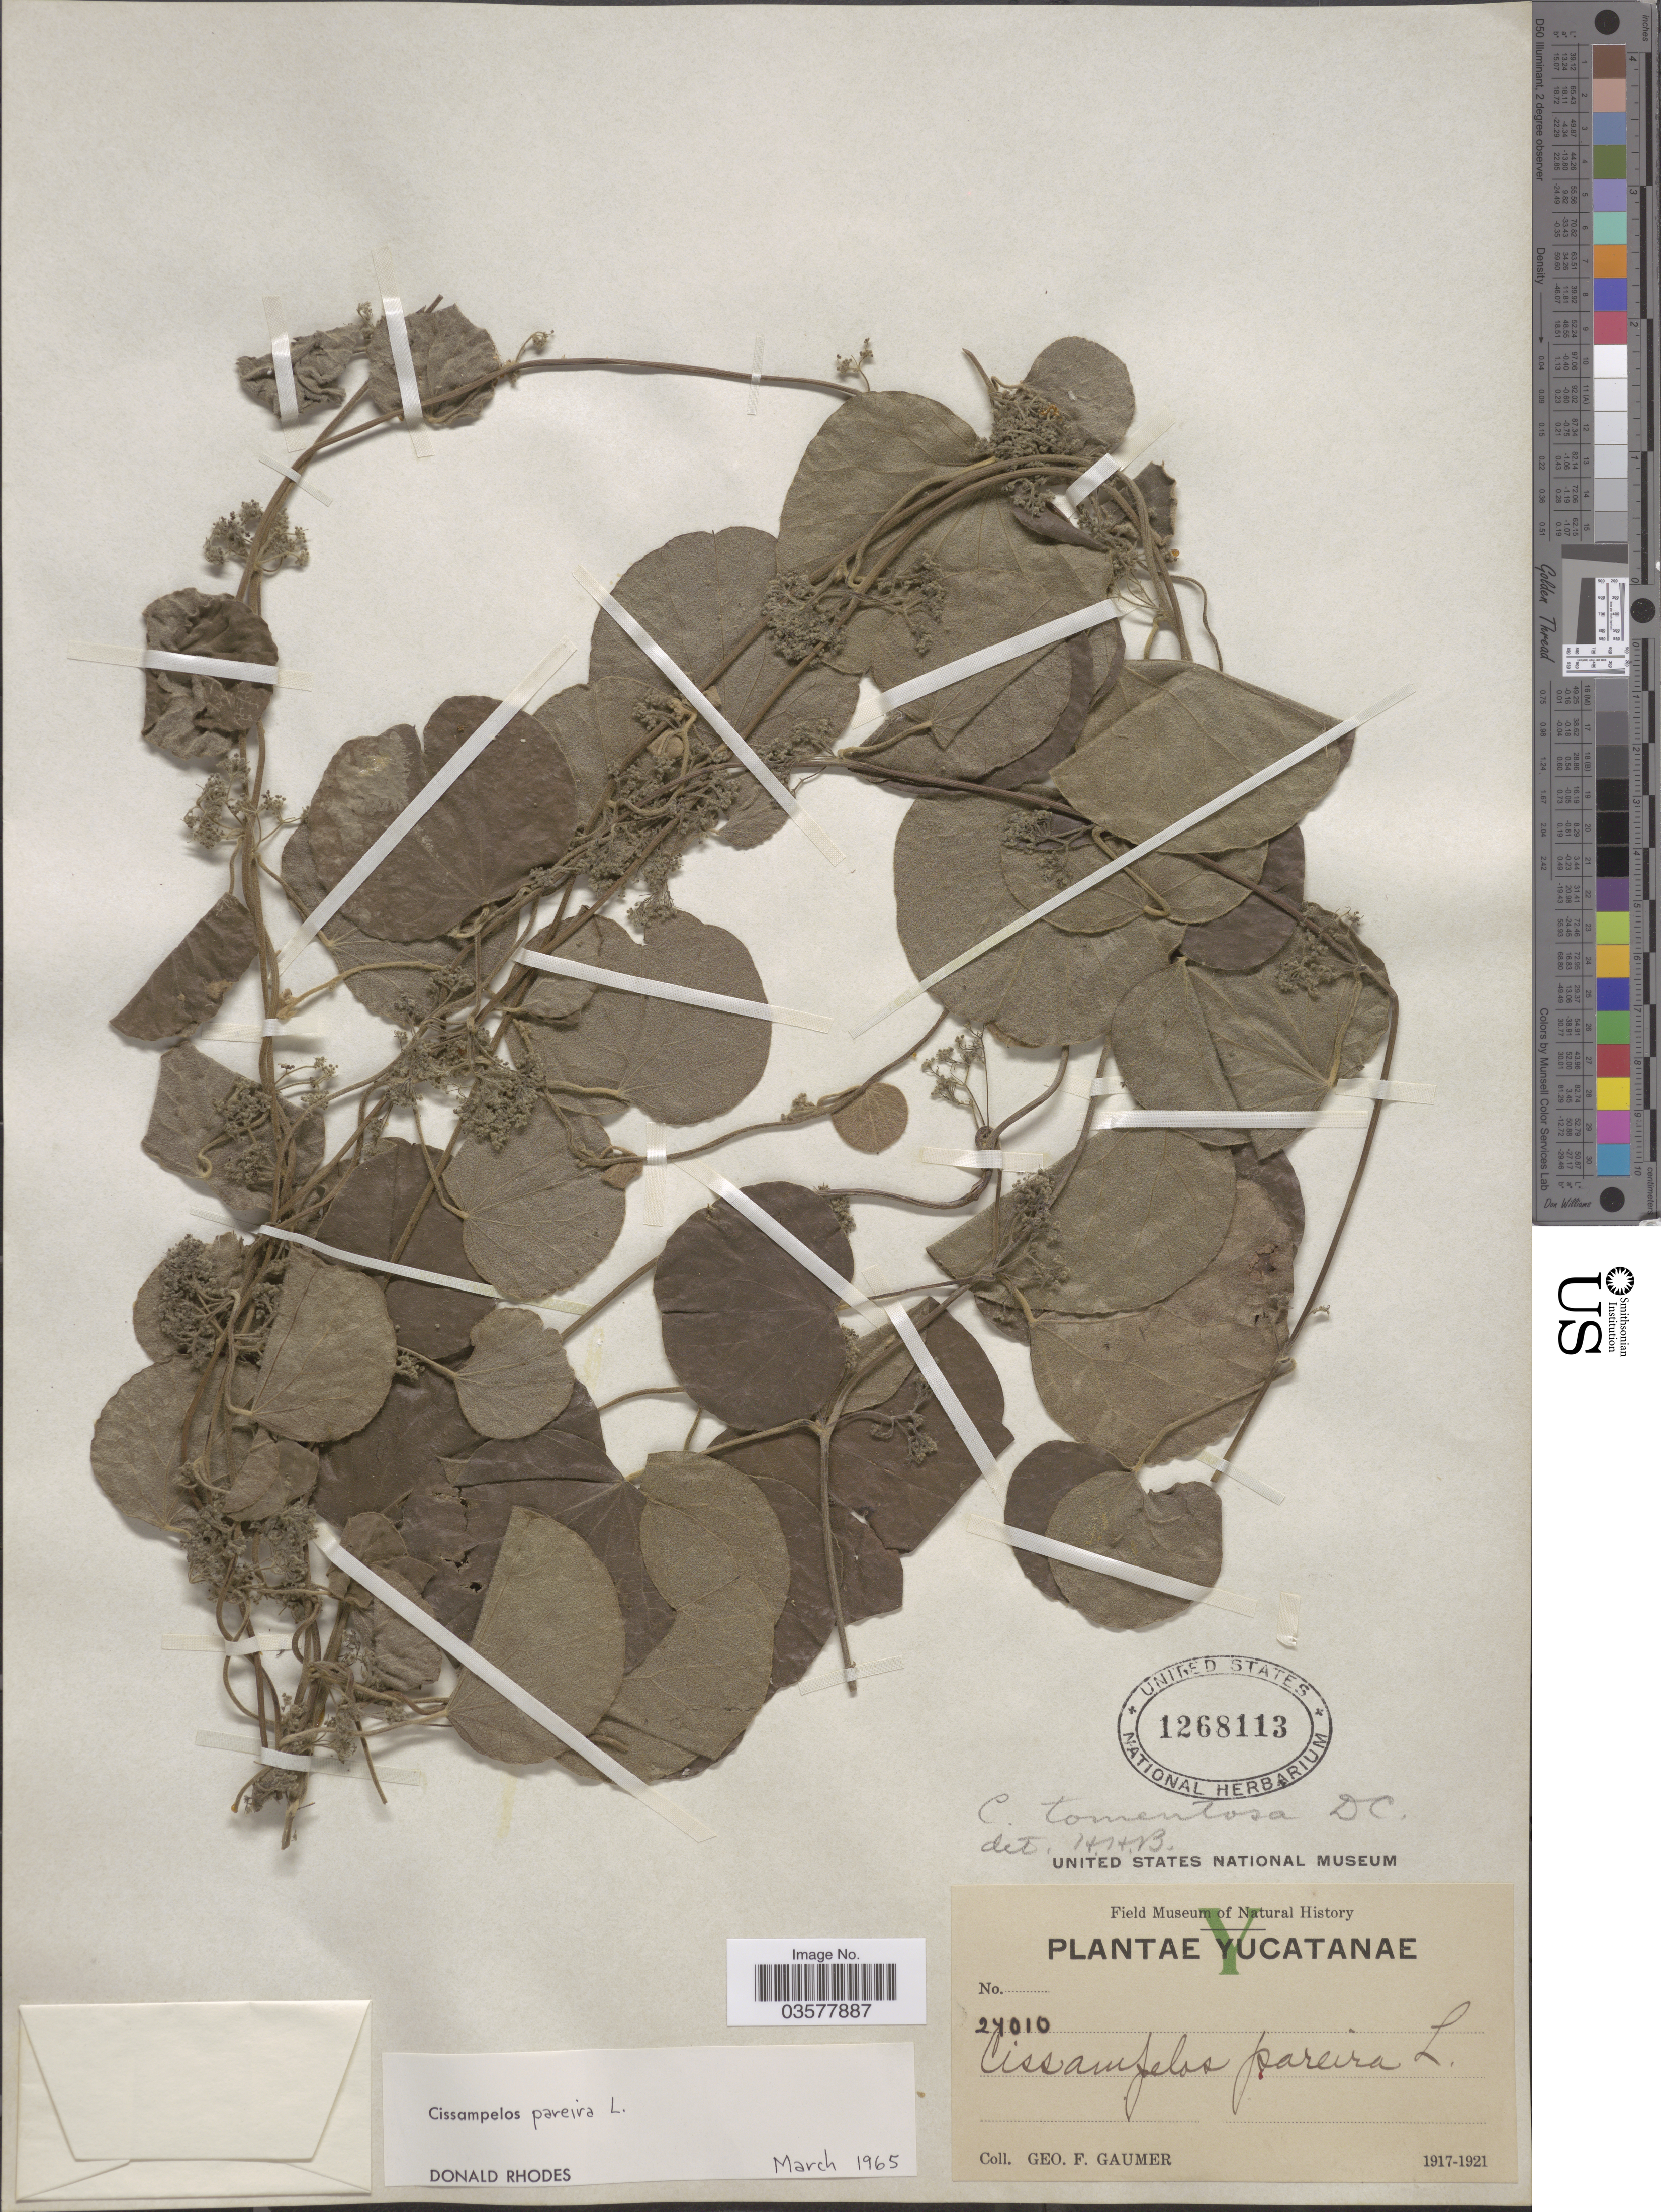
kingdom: Plantae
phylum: Tracheophyta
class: Magnoliopsida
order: Ranunculales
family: Menispermaceae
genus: Cissampelos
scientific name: Cissampelos pareira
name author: L.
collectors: G. F. Gaumer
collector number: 24010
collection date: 1917/1921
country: Mexico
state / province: Yucatán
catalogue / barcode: US 1268113